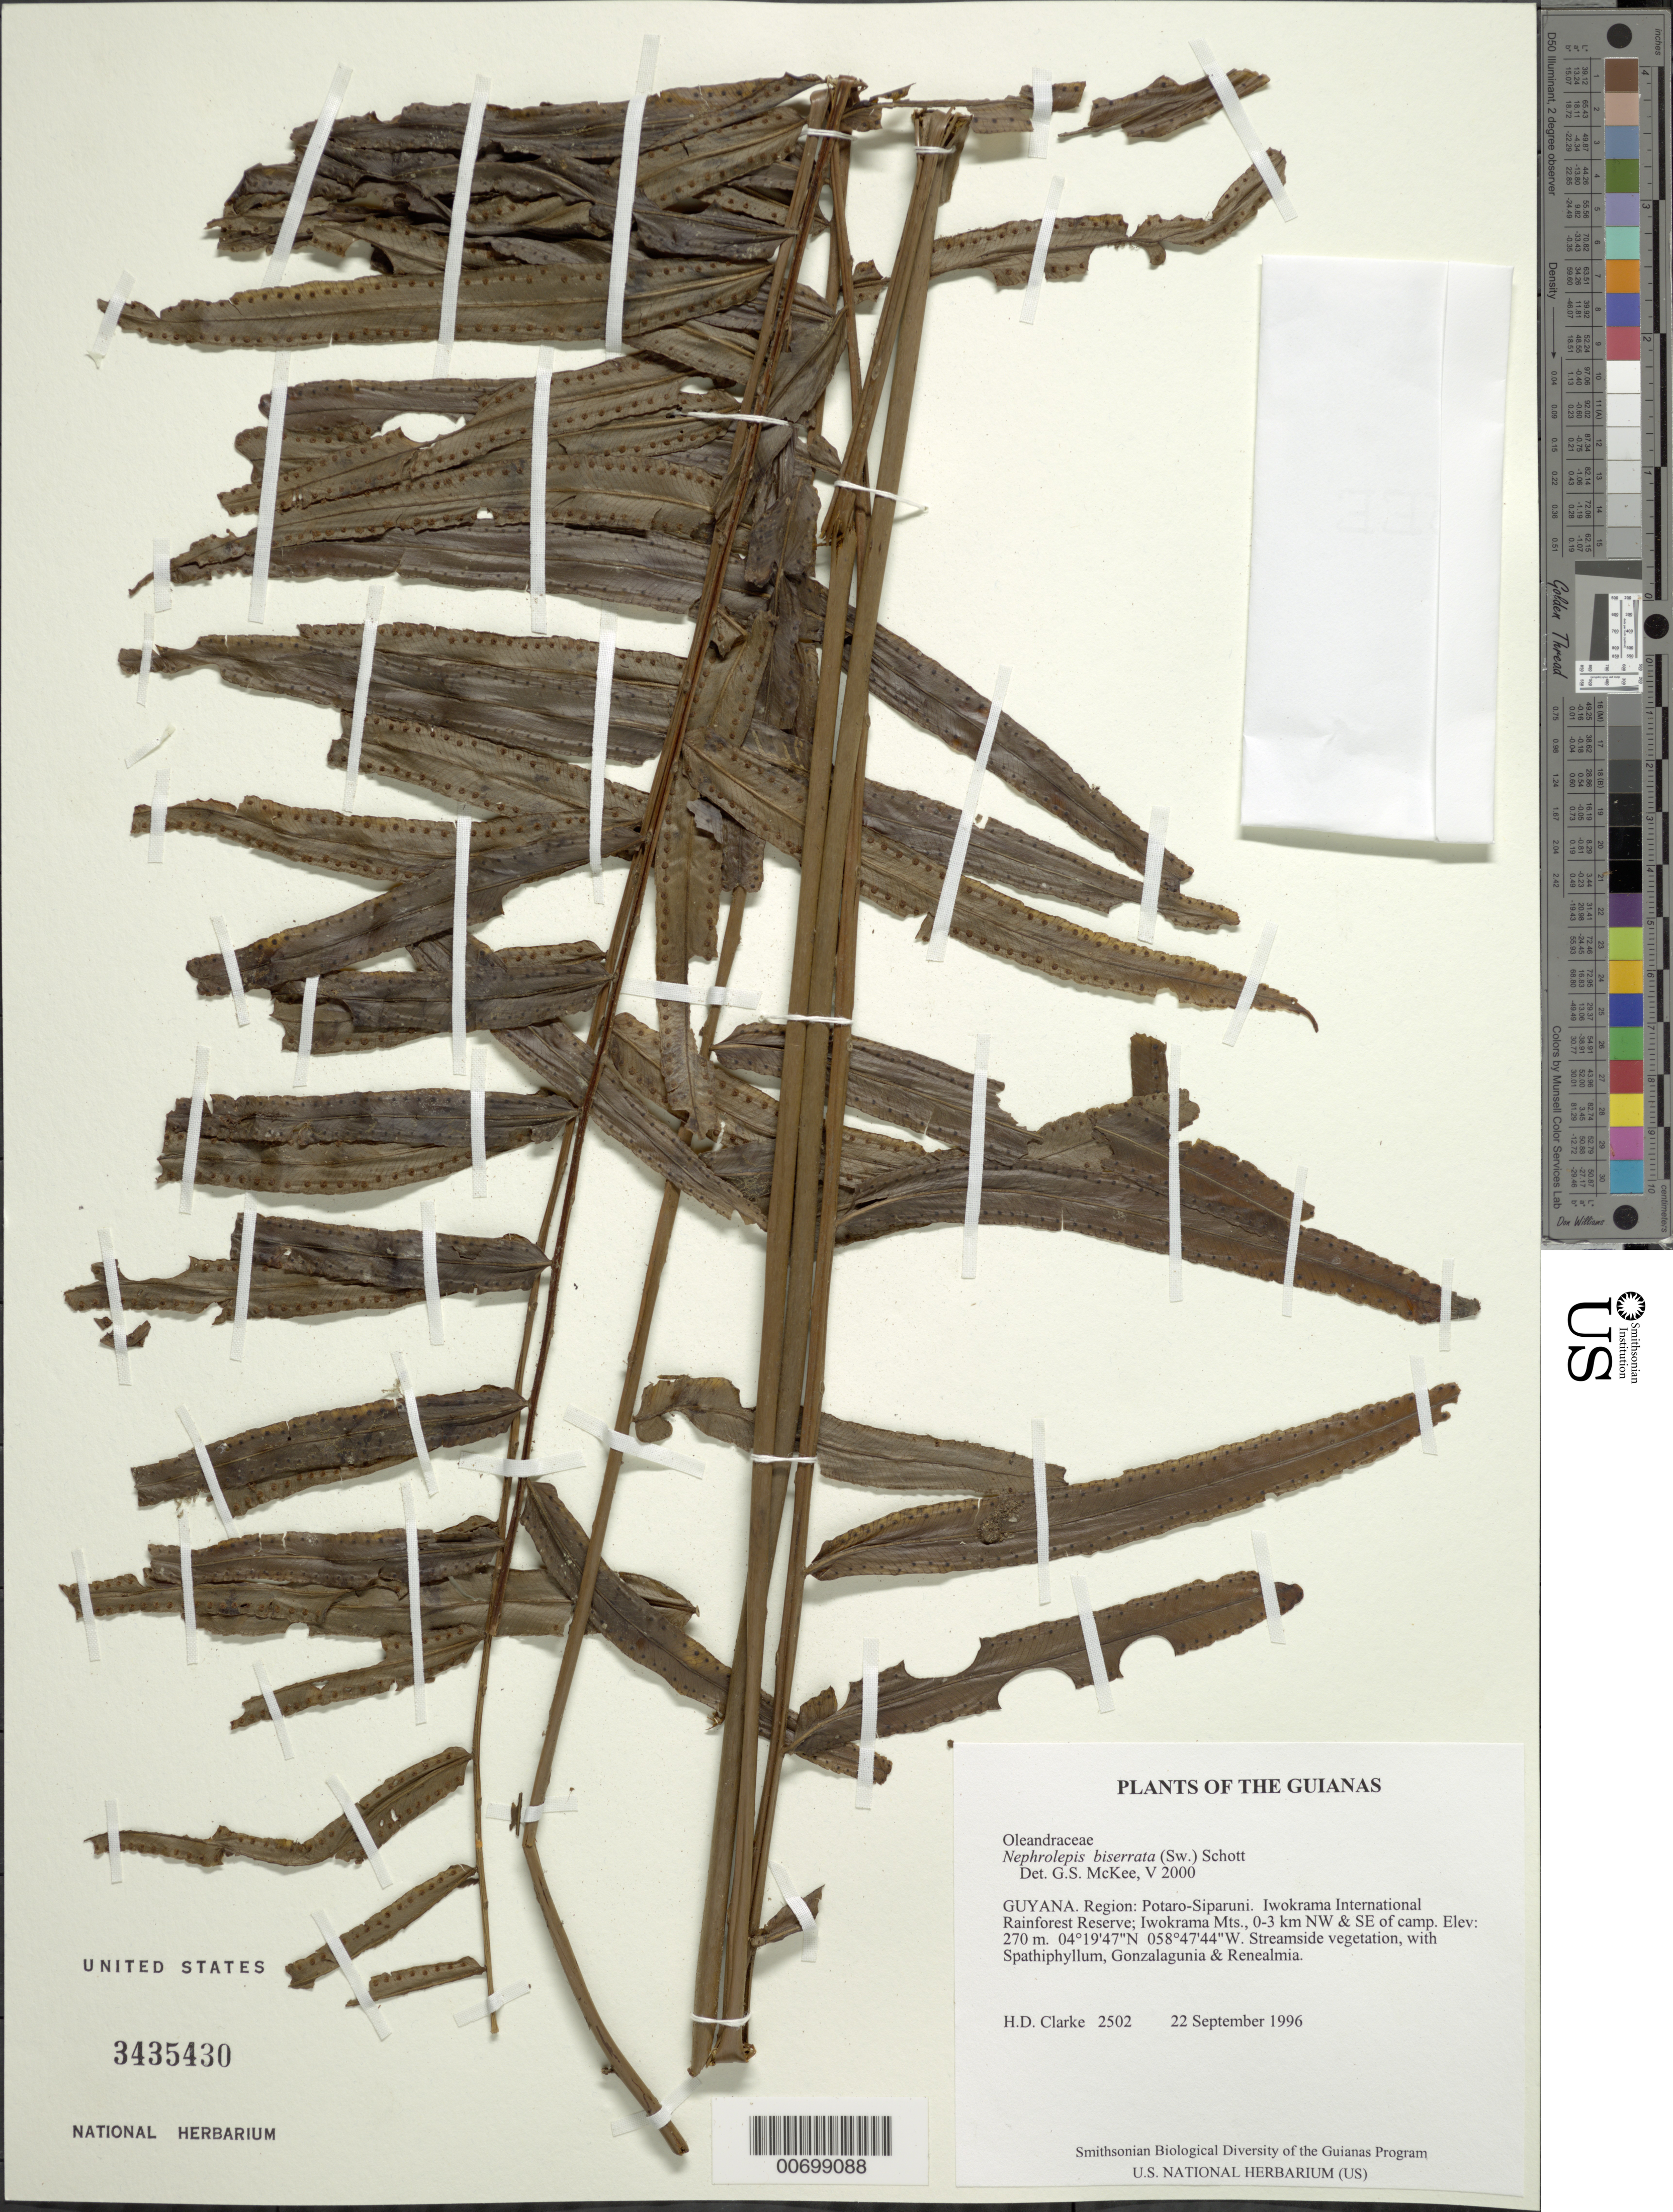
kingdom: Plantae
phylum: Tracheophyta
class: Polypodiopsida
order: Polypodiales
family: Nephrolepidaceae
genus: Nephrolepis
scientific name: Nephrolepis biserrata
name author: (Sw.) Schott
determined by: McKee, G. S., (US), NMNH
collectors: H. D. Clarke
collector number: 2502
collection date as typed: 22 September 1996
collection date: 1996-09-22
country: Guyana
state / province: Potaro-Siparuni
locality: Iwokrama International Rainforest Reserve; Iwokrama Mts., 0-3 km NW & SE of camp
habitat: Streamside vegetation, with Spathiphyllum, Gonzalagunia & Renealmia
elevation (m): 270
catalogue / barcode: US 3435430